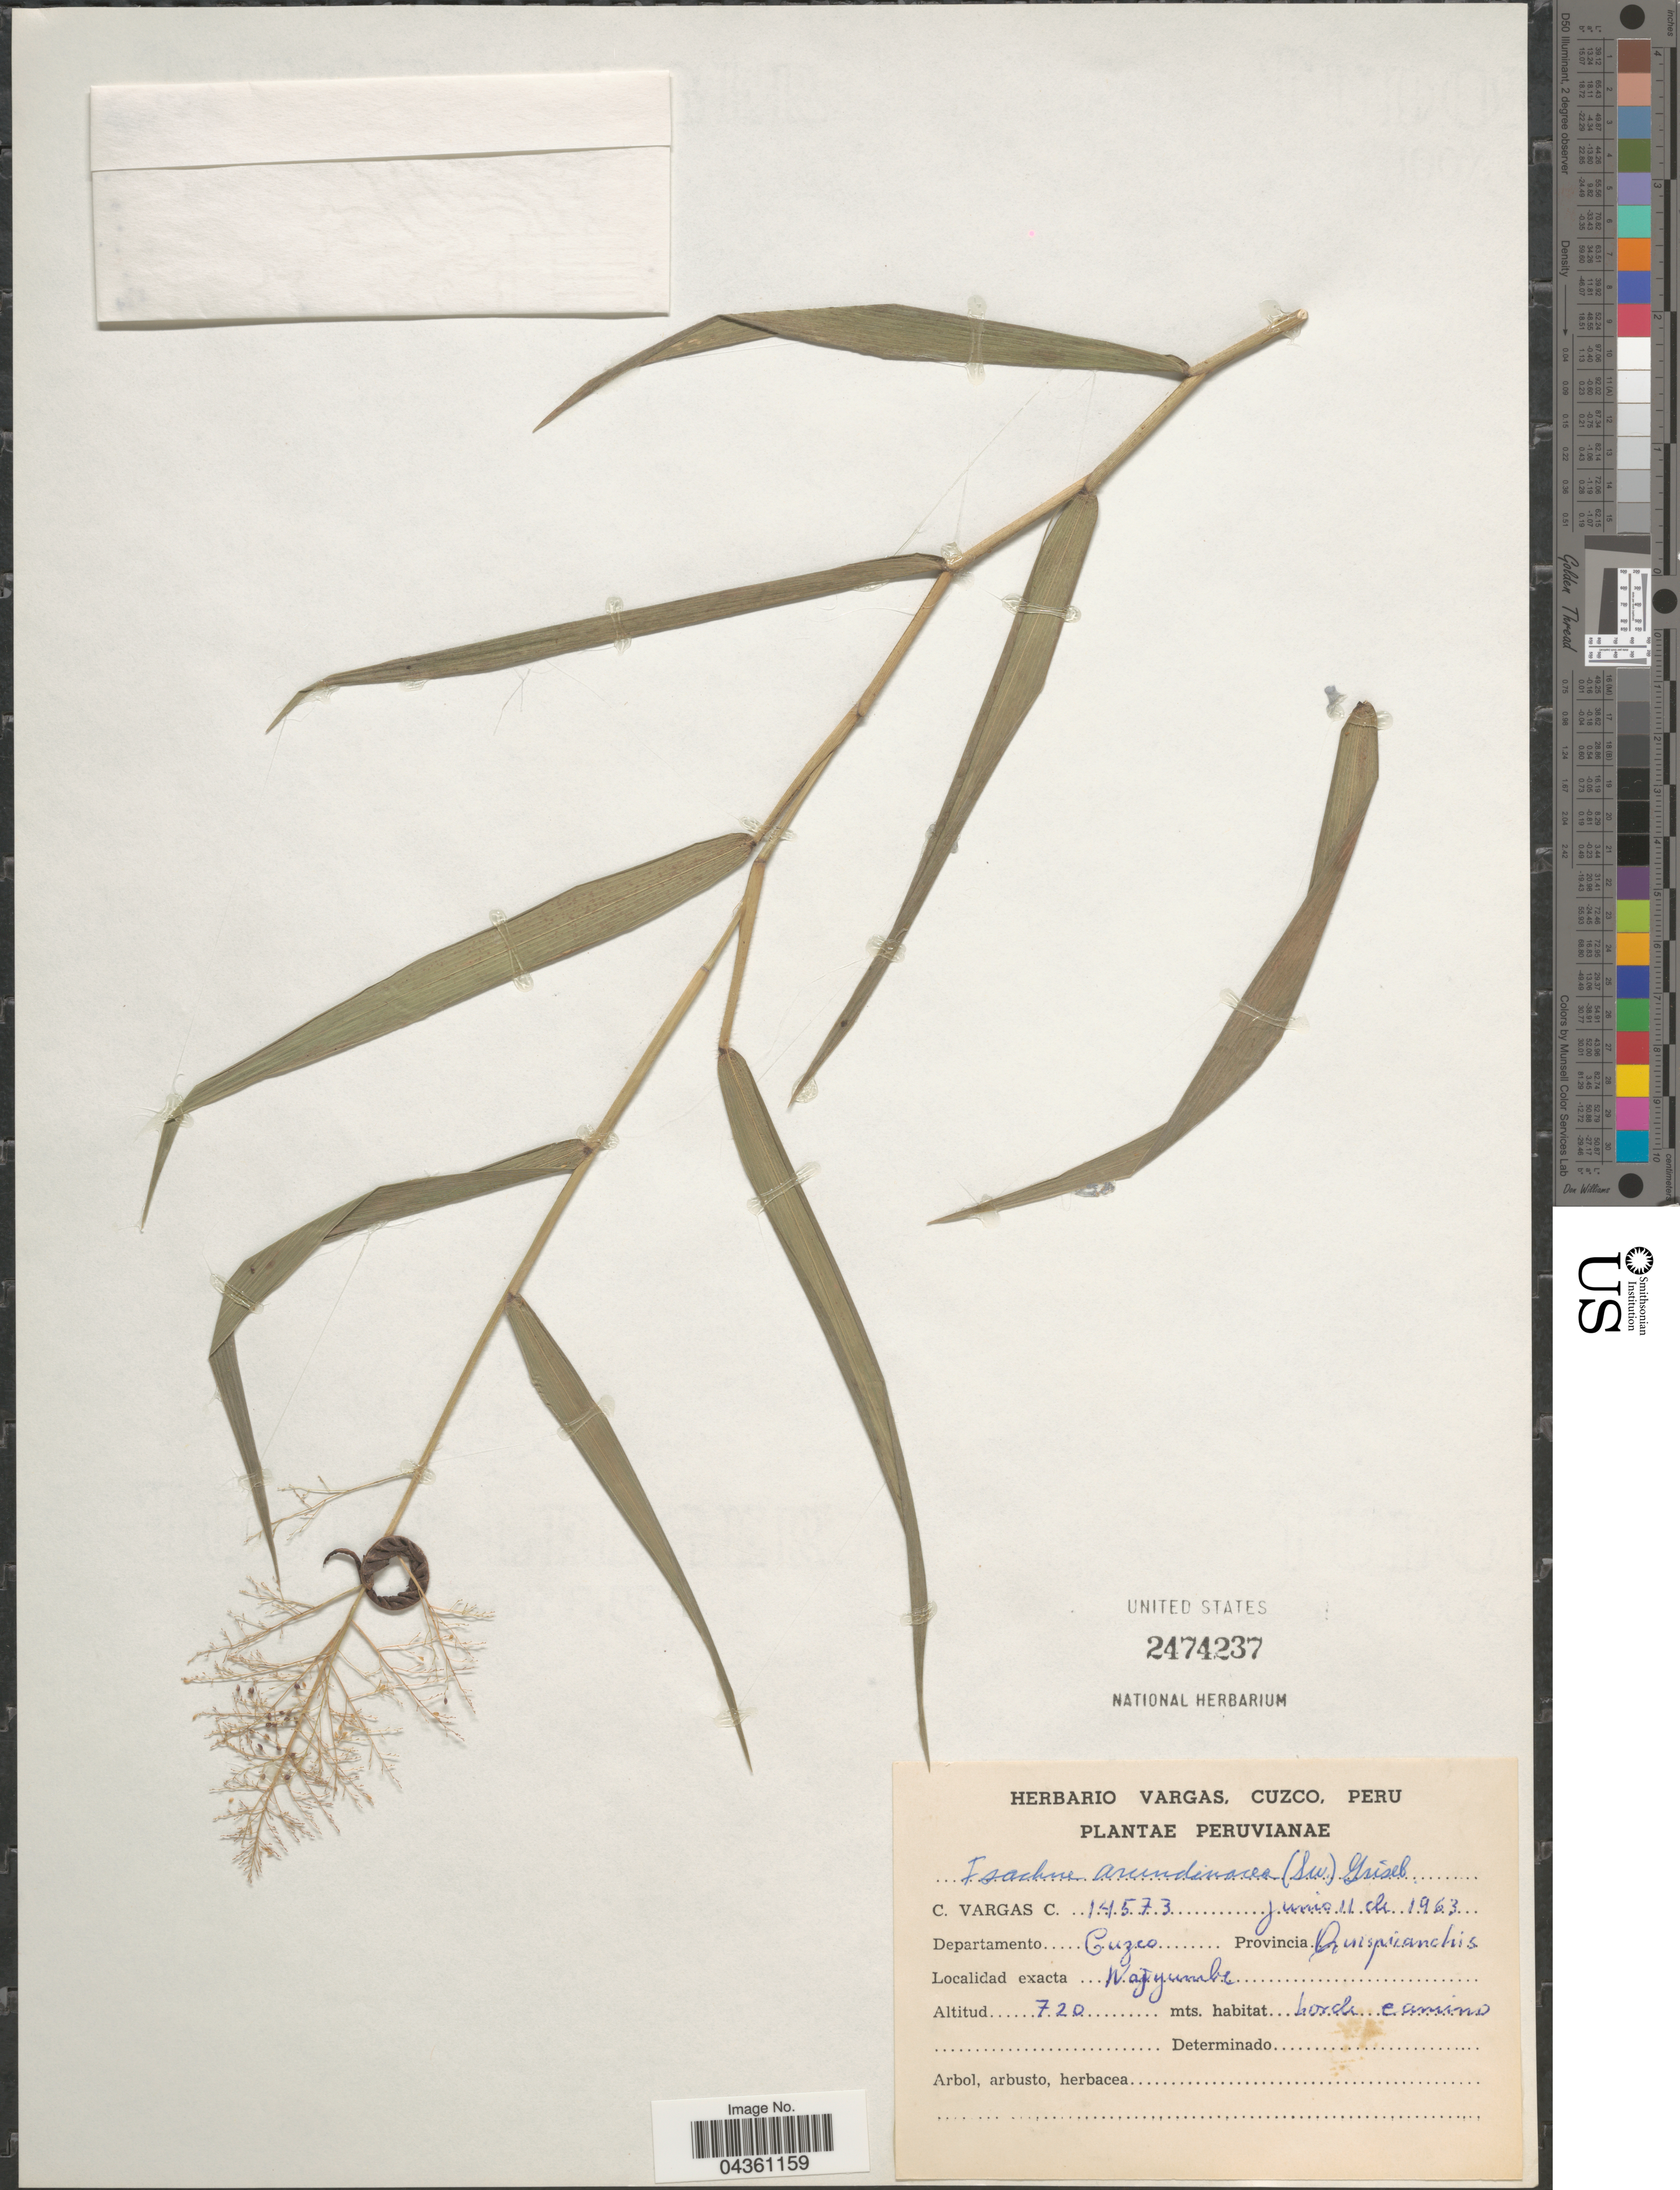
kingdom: Plantae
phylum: Tracheophyta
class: Liliopsida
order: Poales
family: Poaceae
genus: Isachne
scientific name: Isachne arundinacea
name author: (Sw.) Griseb.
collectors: C. Vargas Calderón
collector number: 14573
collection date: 1963-06-11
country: Peru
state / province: Cusco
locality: Departamento Cuzco. Provincia Quispicanchis. Wajyumbe.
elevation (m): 720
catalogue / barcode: US 2474237